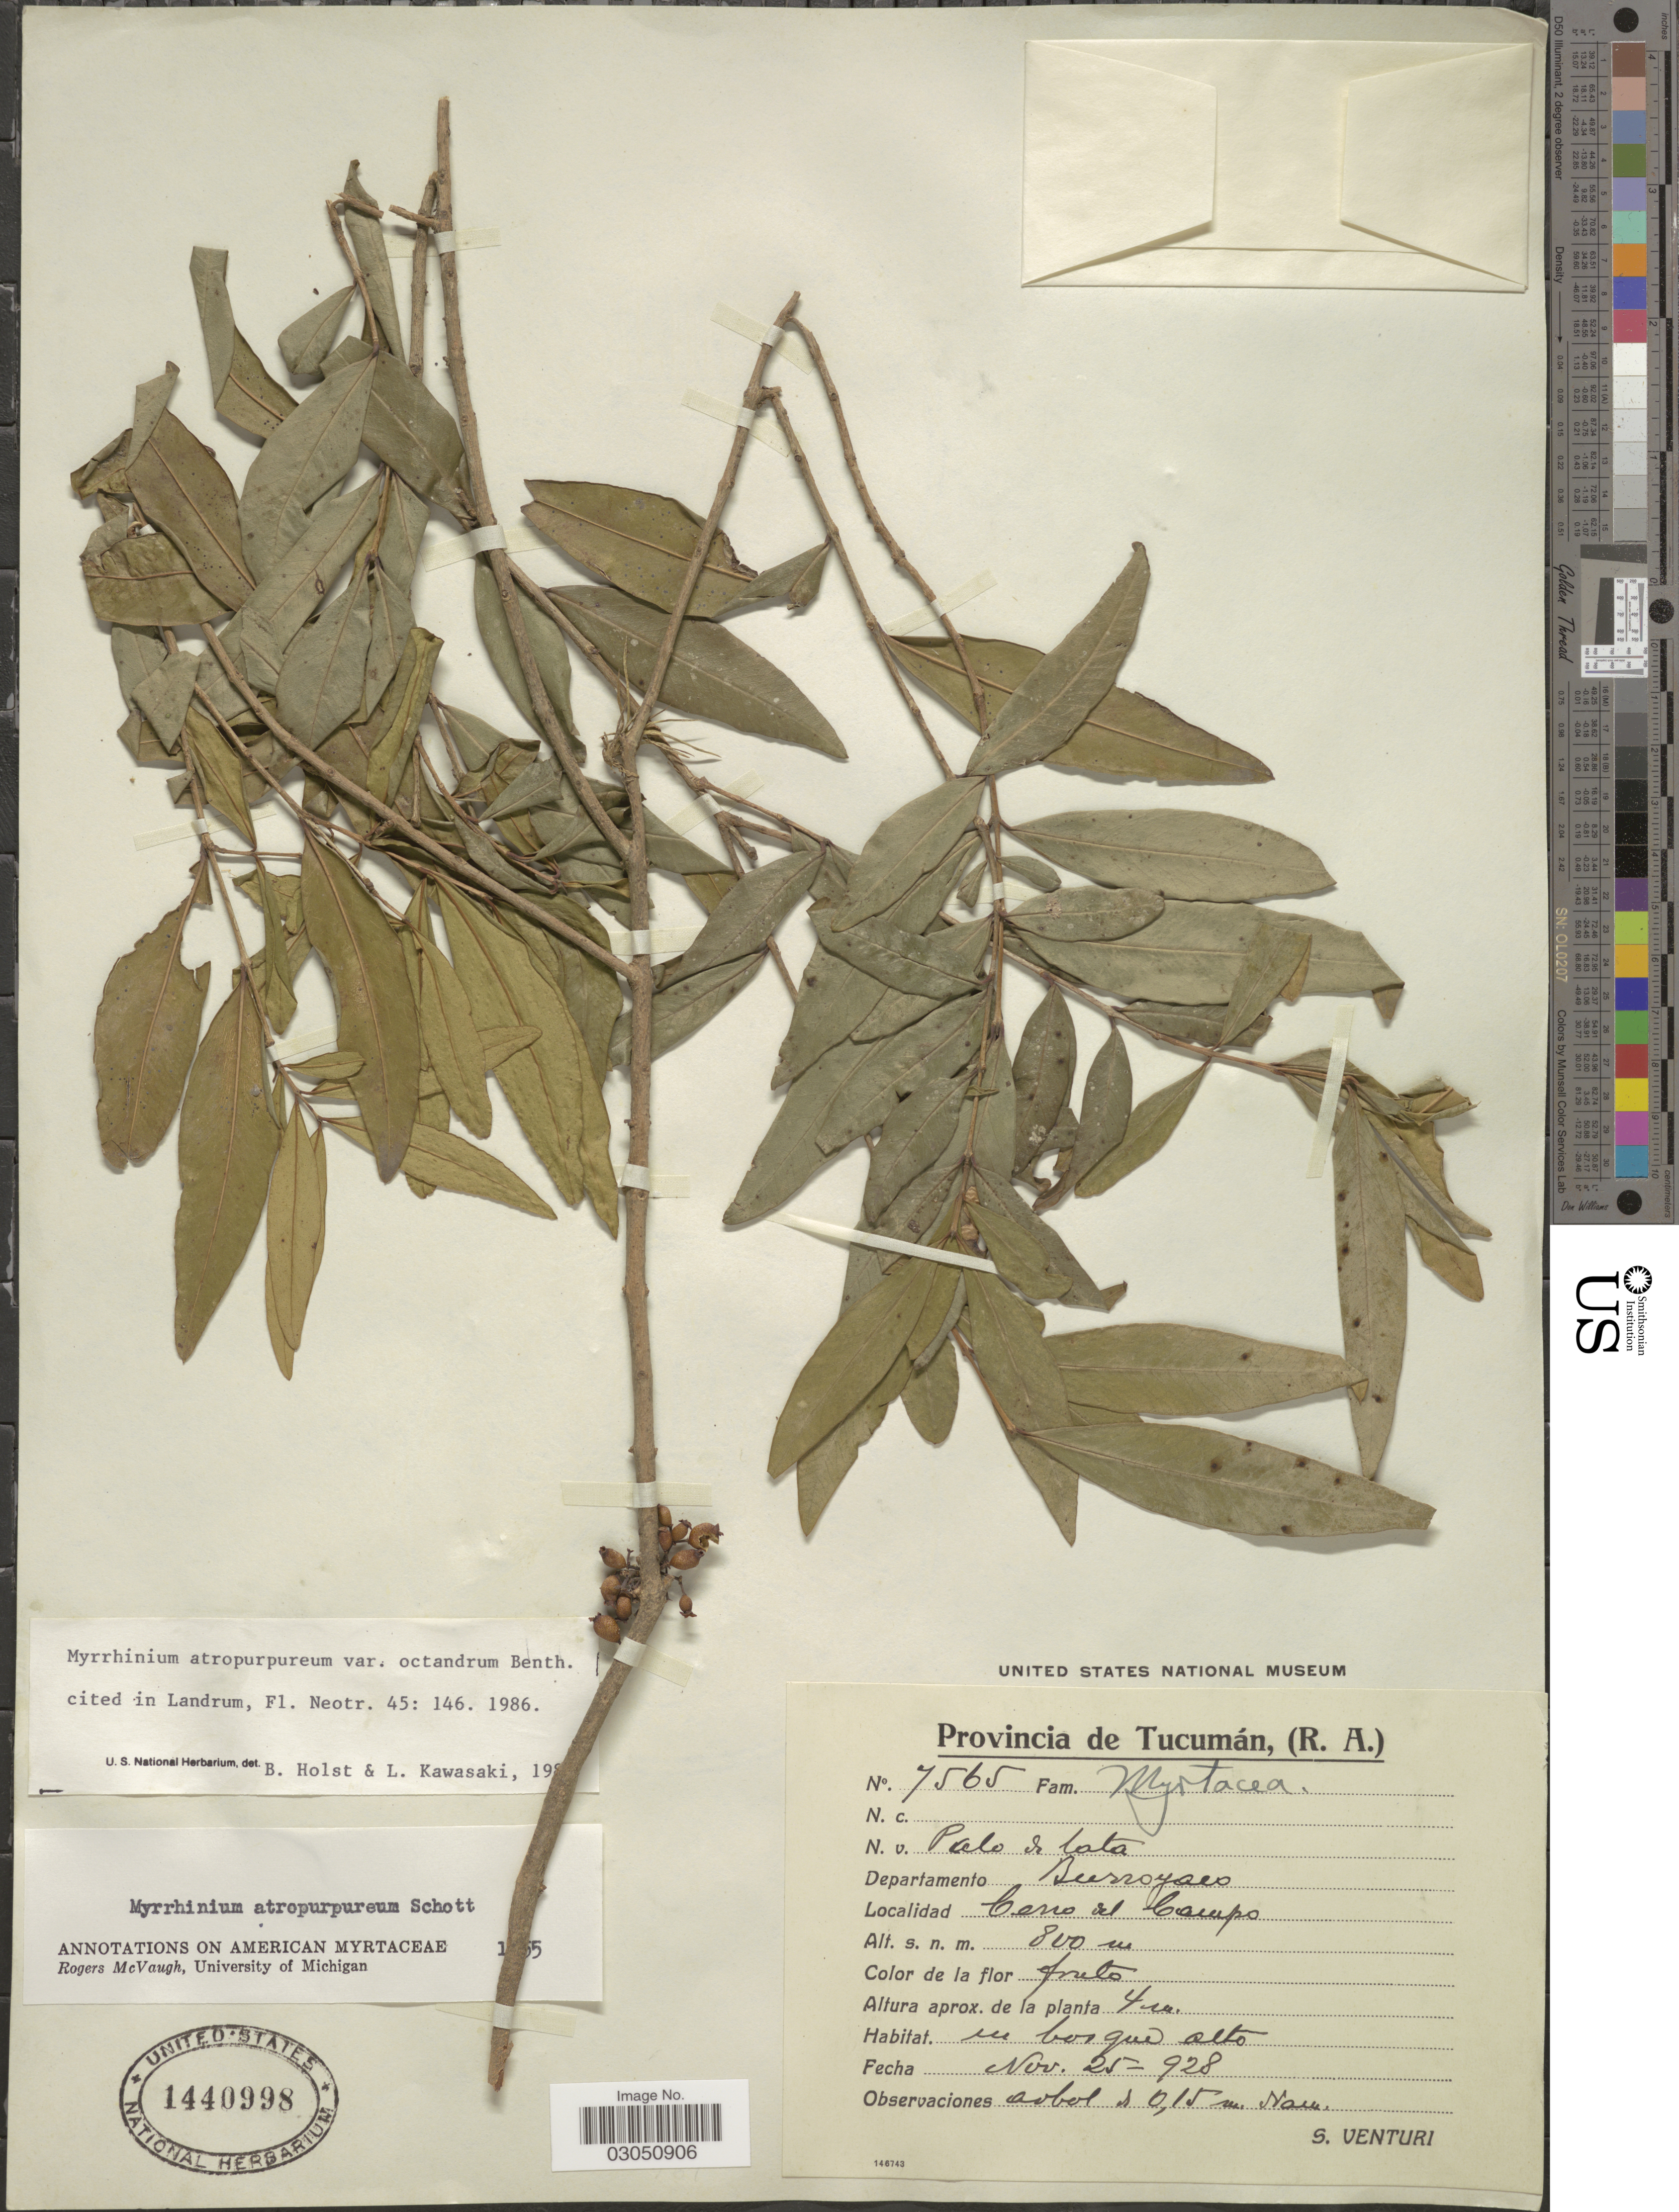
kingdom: Plantae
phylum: Tracheophyta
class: Magnoliopsida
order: Myrtales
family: Myrtaceae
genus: Myrrhinium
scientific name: Myrrhinium atropurpureum var. octandrum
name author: Benth.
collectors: S. Venturi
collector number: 7565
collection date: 1928-11-25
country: Argentina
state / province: Tucuman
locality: (R. A.), Departamento Burruyaco. Cerro del Campo.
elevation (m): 800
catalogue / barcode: US 1440998